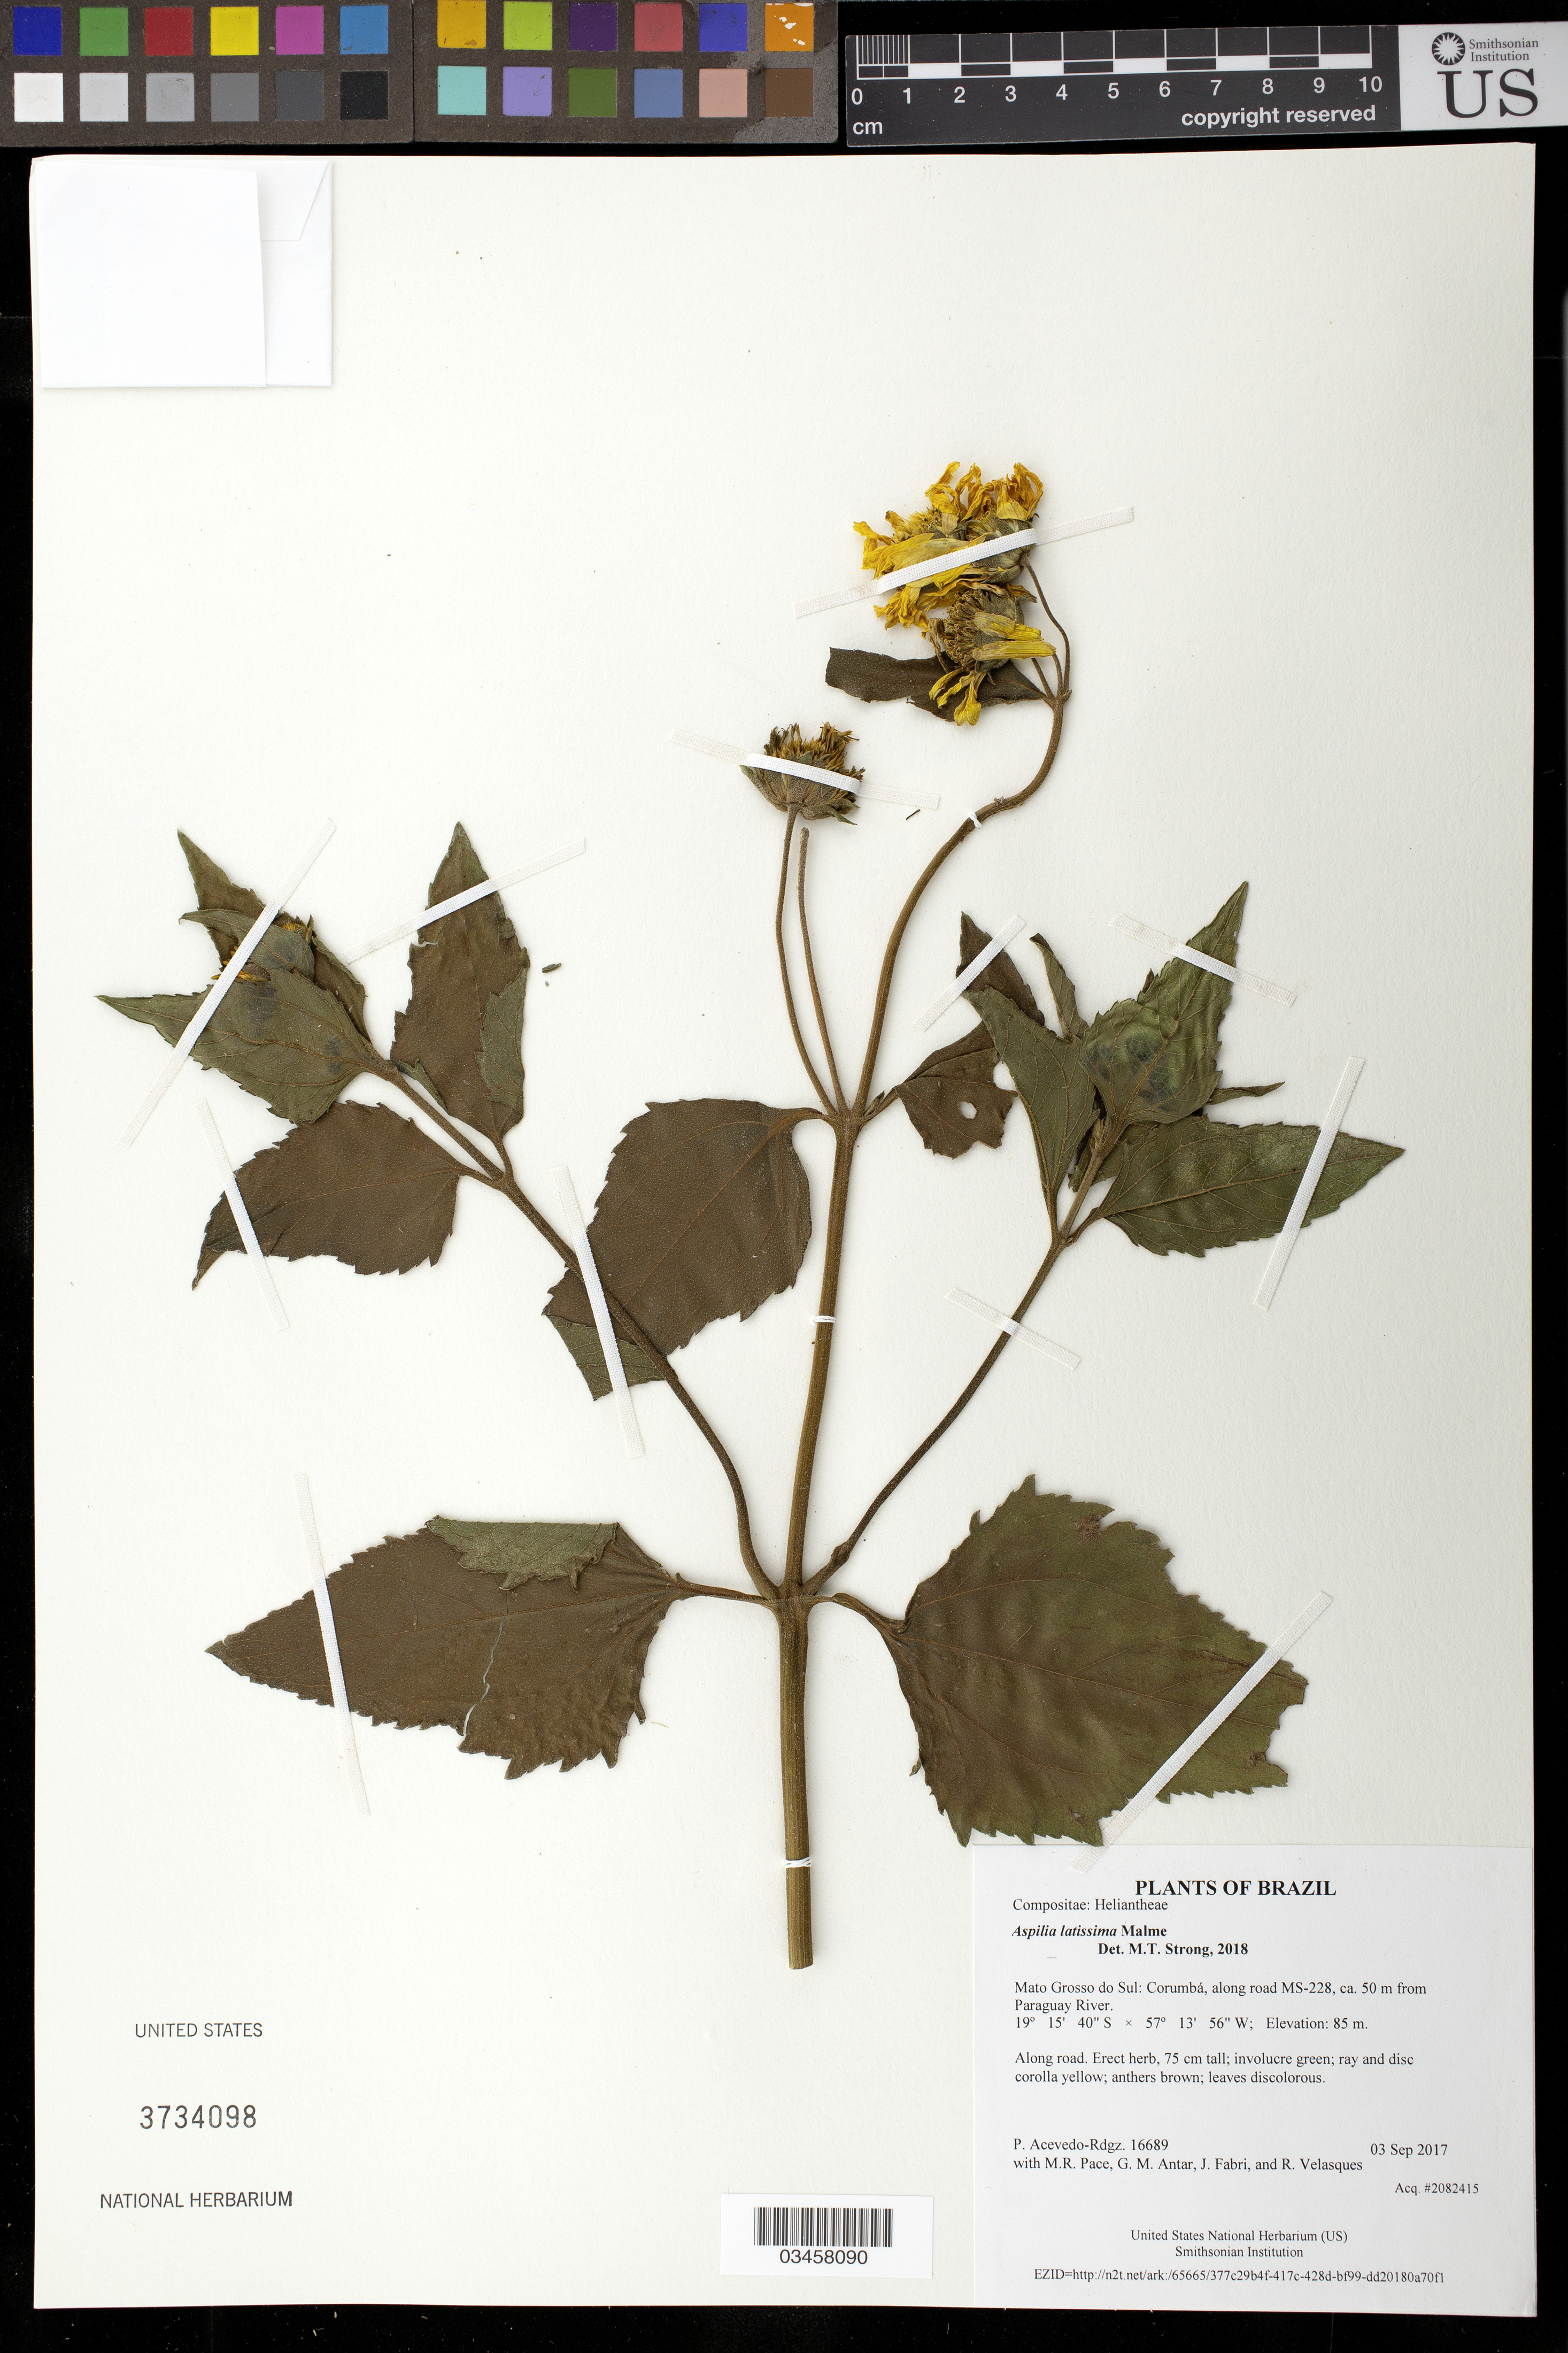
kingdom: Plantae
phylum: Tracheophyta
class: Magnoliopsida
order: Asterales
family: Asteraceae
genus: Aspilia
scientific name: Aspilia latissima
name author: Malme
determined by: Strong, Mark T., (BOT), Smithsonian Institution - National Museum of Natural History (UNITED STATES)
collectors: P. Acevedo-Rodr., M. R. Pace, G. M. Antar, J. Fabri & R. Velasques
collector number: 16689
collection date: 2017-09-03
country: Brazil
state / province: Mato Grosso do Sul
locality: Corumbá, along road MS-228, ca. 50 m from Paraguay River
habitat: Along road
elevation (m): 85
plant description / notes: US, NY, MO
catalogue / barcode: US 3734098